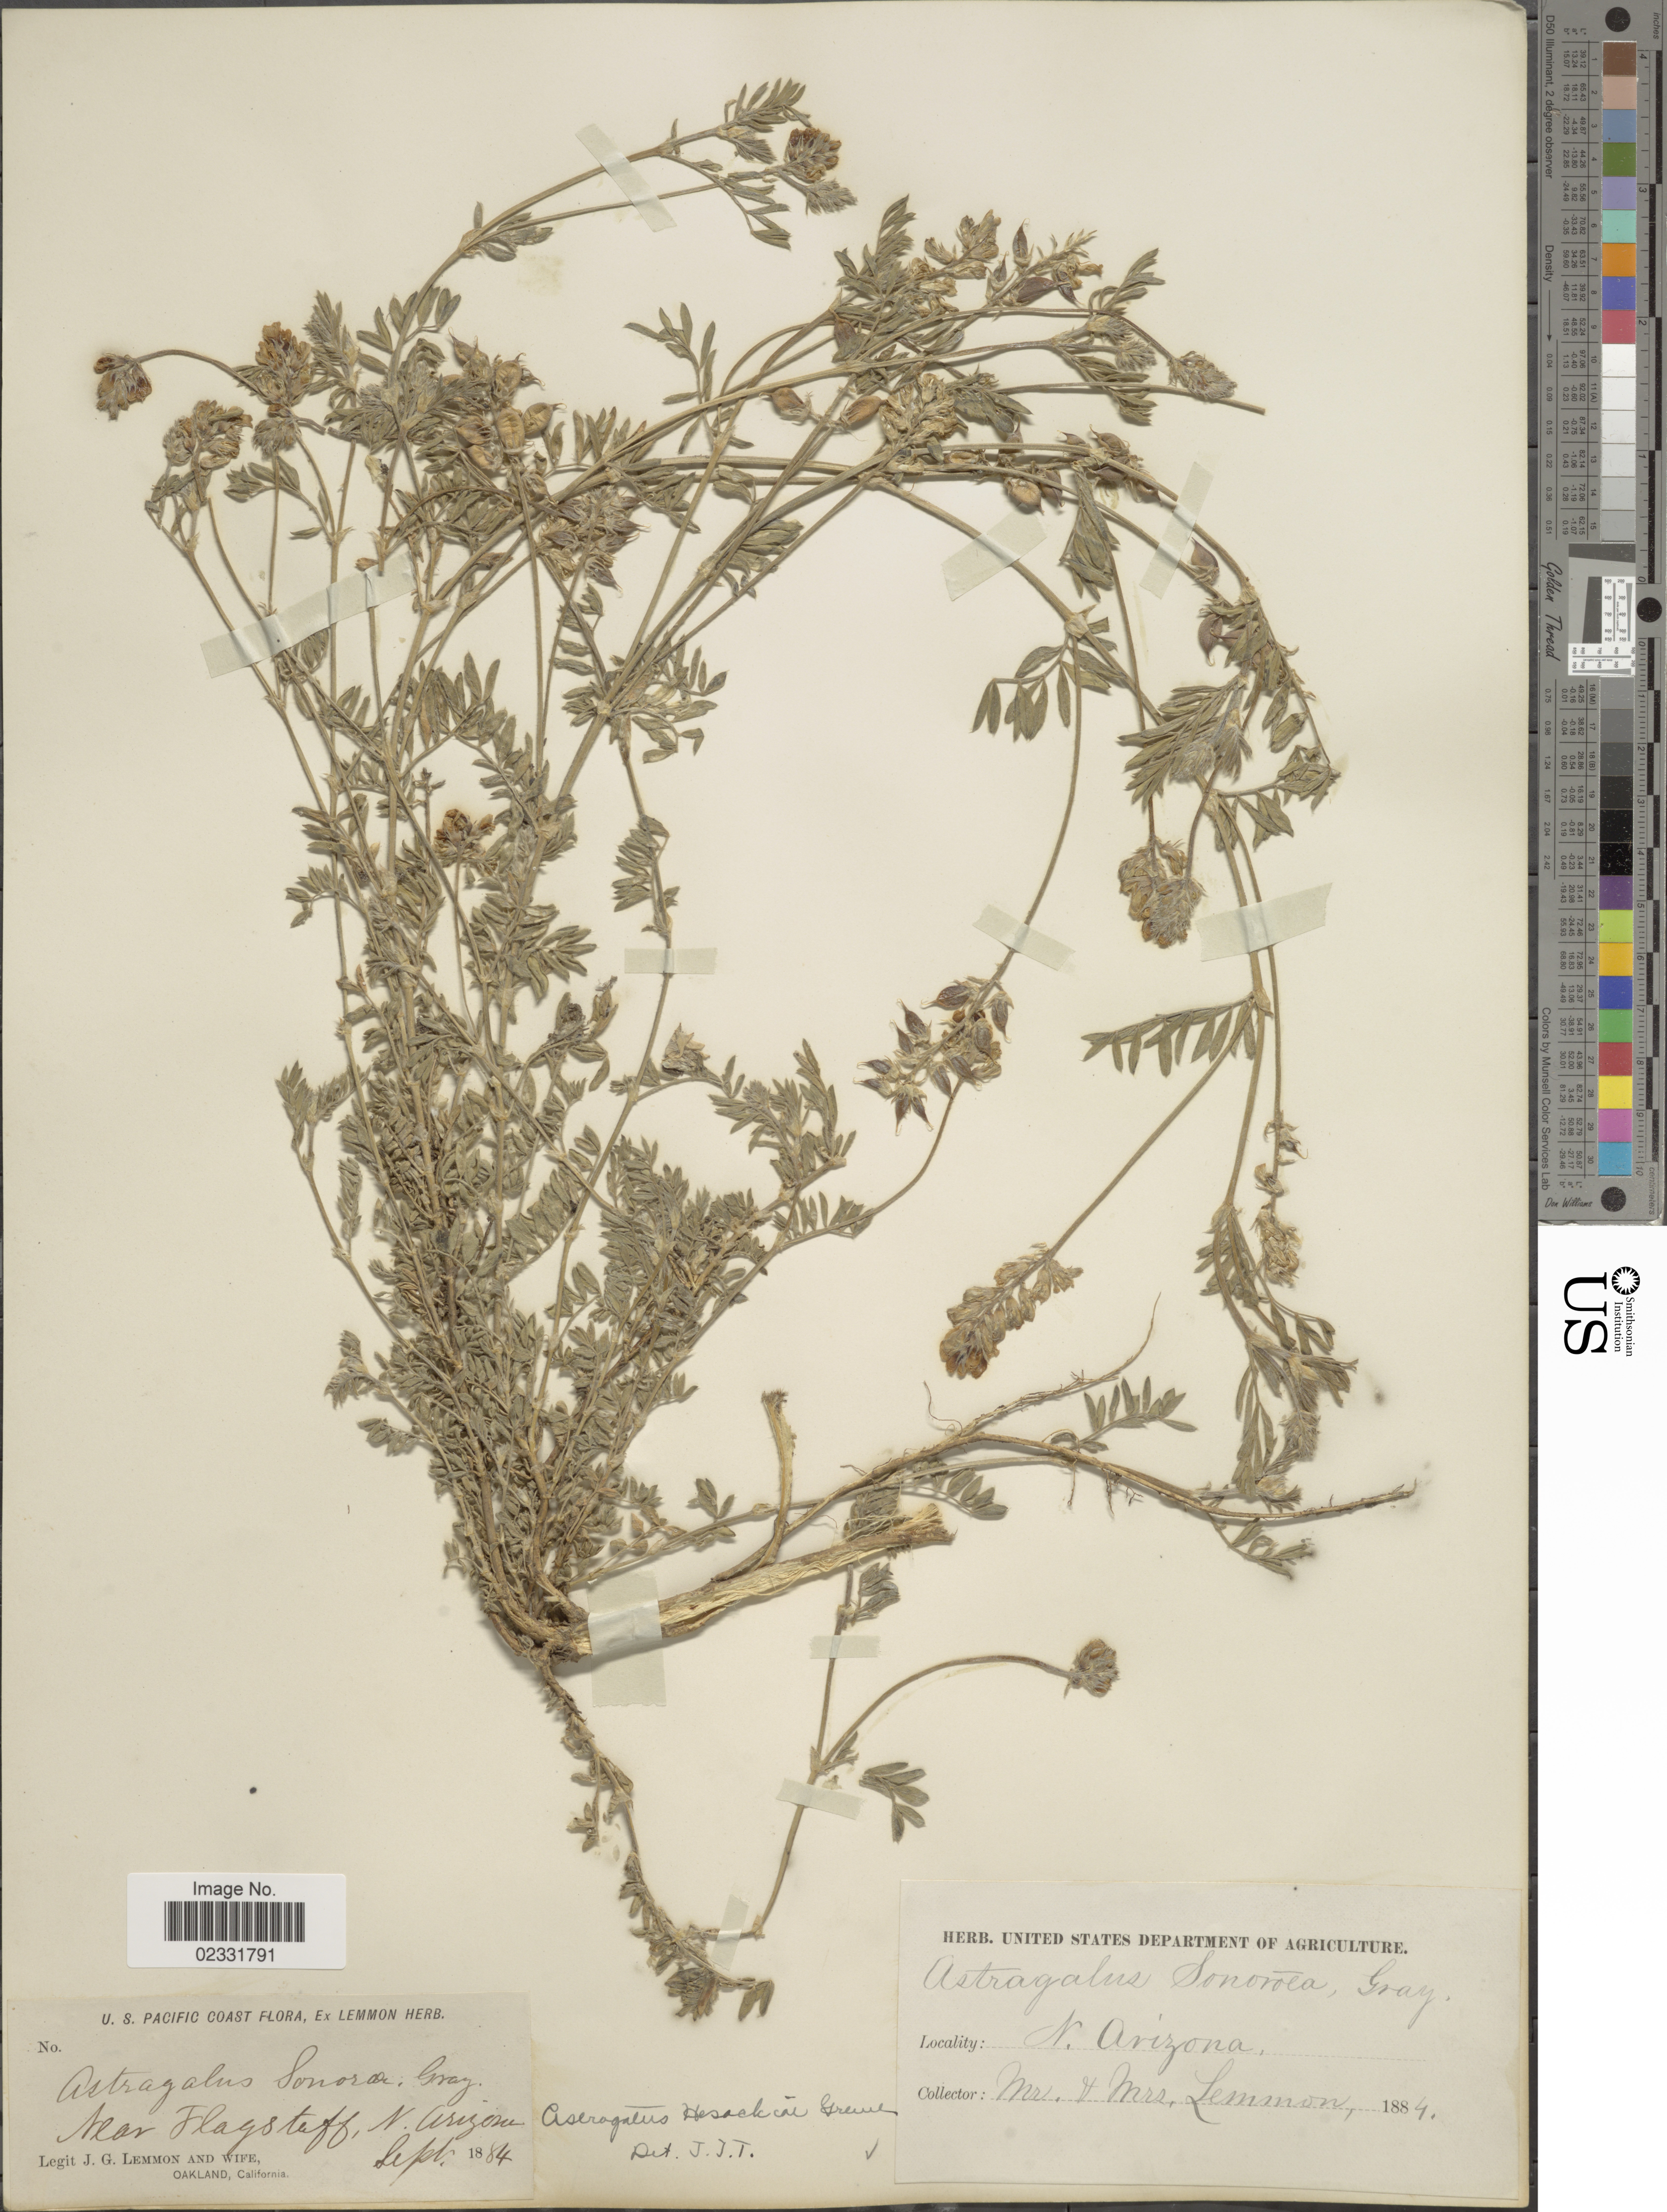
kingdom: Plantae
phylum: Tracheophyta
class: Magnoliopsida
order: Fabales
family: Fabaceae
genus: Astragalus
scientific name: Astragalus hosackiae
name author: Greene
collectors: J. Lemmon & Mrs. J. G. Lemmon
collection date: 1884-09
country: United States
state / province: Arizona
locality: N. Arizona, near Flagstaff, Pacific Coast.